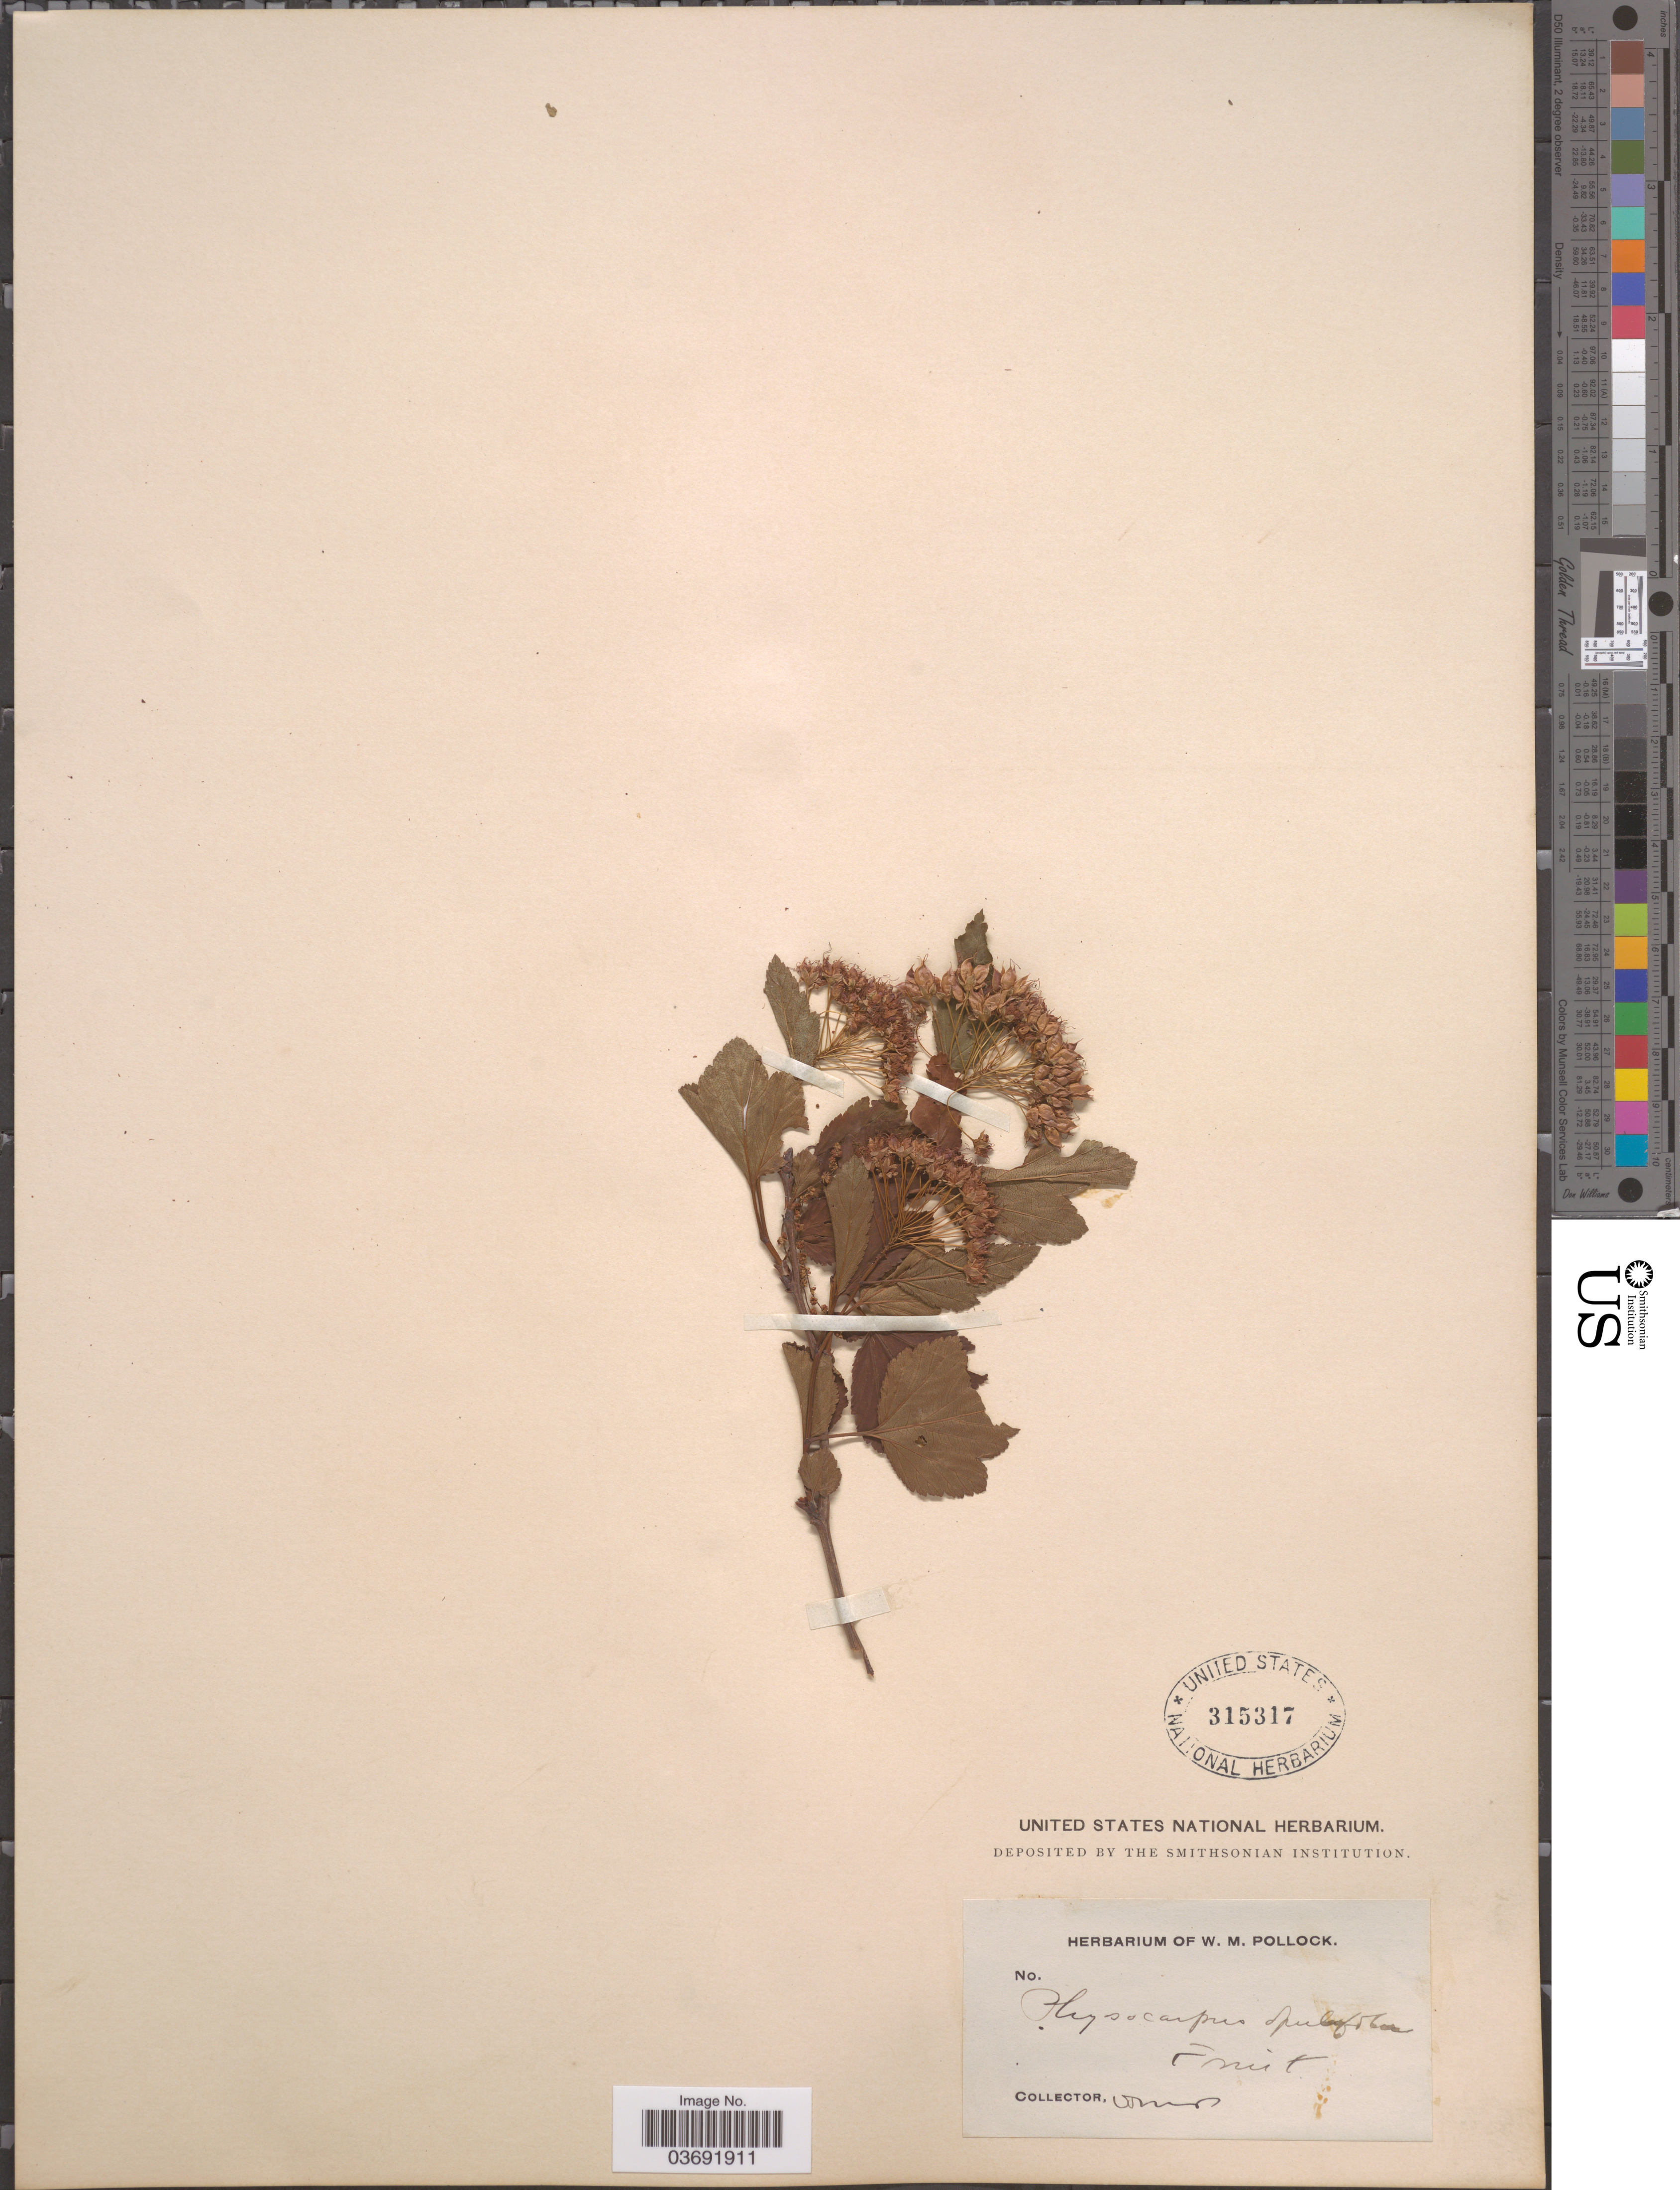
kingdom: Plantae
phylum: Tracheophyta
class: Magnoliopsida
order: Rosales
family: Rosaceae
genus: Physocarpus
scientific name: Physocarpus opulifolius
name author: (L.) Maxim.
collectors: W. M. Pollock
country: United States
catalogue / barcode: US 315317